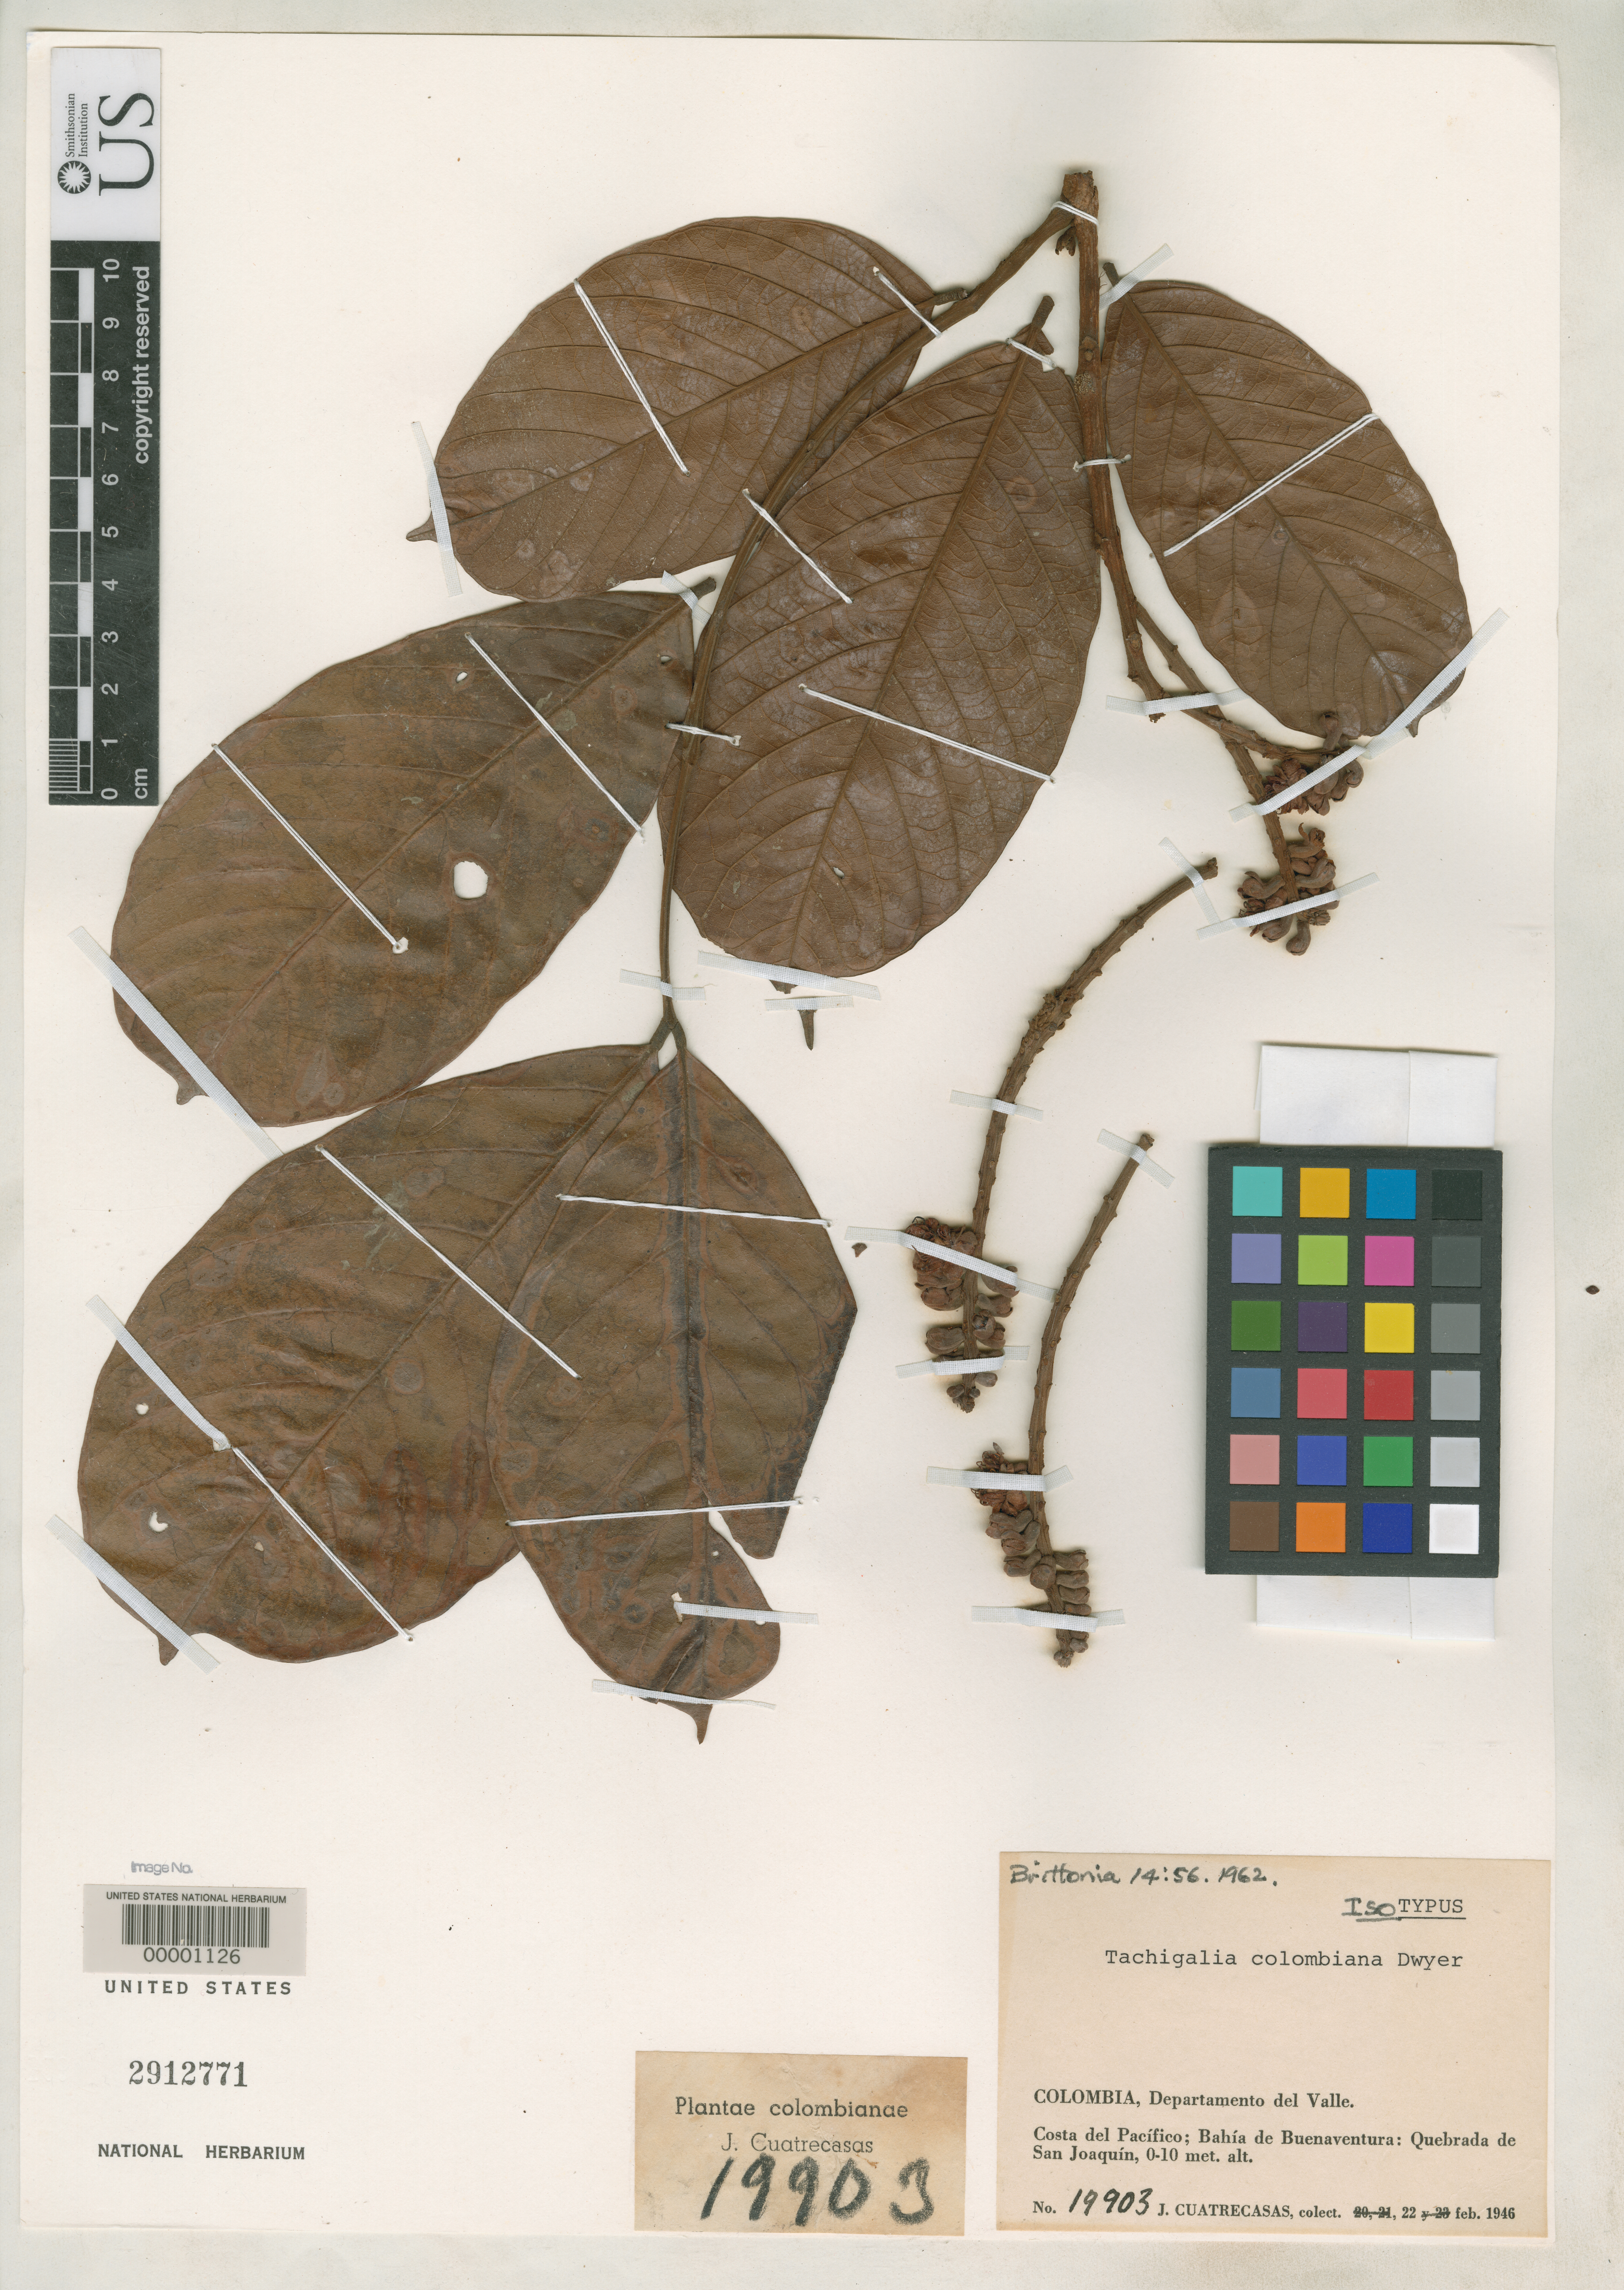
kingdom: Plantae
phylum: Tracheophyta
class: Magnoliopsida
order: Fabales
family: Fabaceae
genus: Tachigali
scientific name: Tachigali colombiana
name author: Dwyer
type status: Isotype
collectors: J. Cuatrecasas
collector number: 19903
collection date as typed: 22 Feb 1946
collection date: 1946-02-22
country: Colombia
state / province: Valle del Cauca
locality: Costa del Pacifico, Bahia de Buena Ventura, Quebrada de San Joaquin.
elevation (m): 0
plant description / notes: Collection date 21 Feb. 1946 according to protologue.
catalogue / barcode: US 2912771